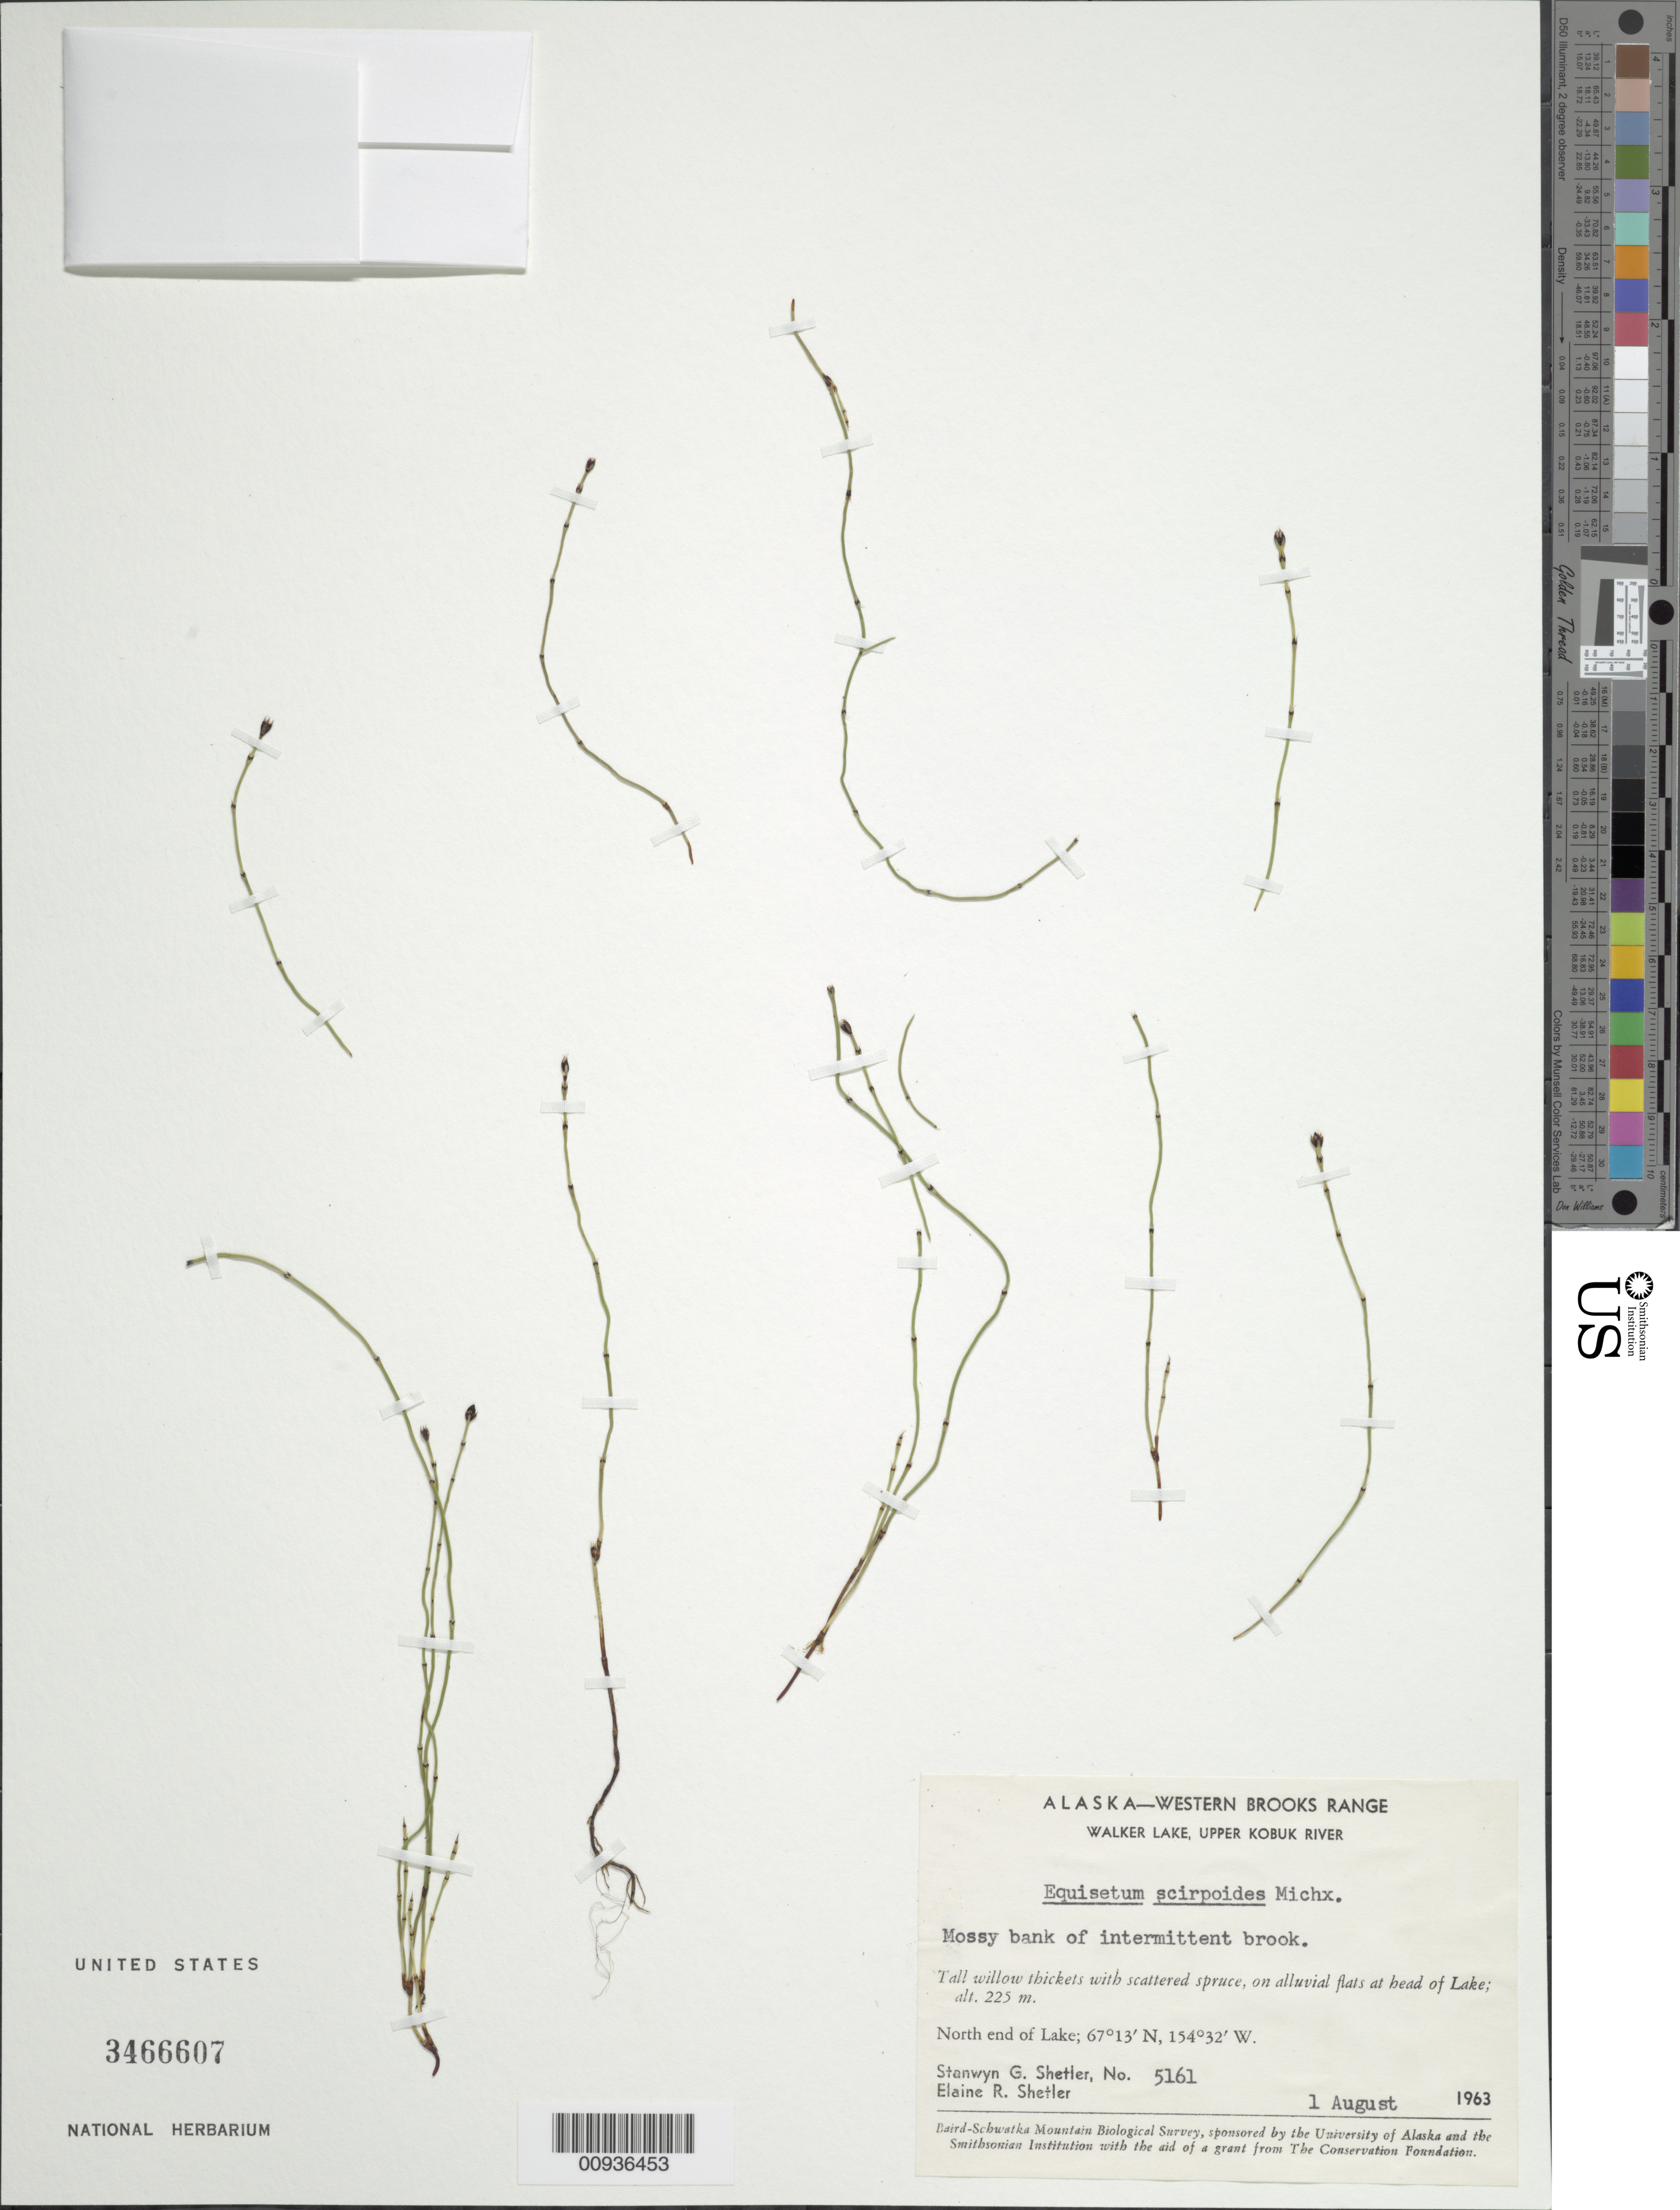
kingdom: Plantae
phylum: Tracheophyta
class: Polypodiopsida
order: Equisetales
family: Equisetaceae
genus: Equisetum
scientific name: Equisetum scirpoides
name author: Michx.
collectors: S. Shetler & E. R. Shetler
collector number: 5161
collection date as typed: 01 Aug 1963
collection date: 1963-08-01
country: United States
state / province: Alaska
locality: North end of Walker Lake. Western Brooks Range, Upper Kobuk River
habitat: Tall willow thickets with scattered spruce, on alluvial flats at head of Lake. Mossy bank of intermittent brook.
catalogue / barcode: US 3466607